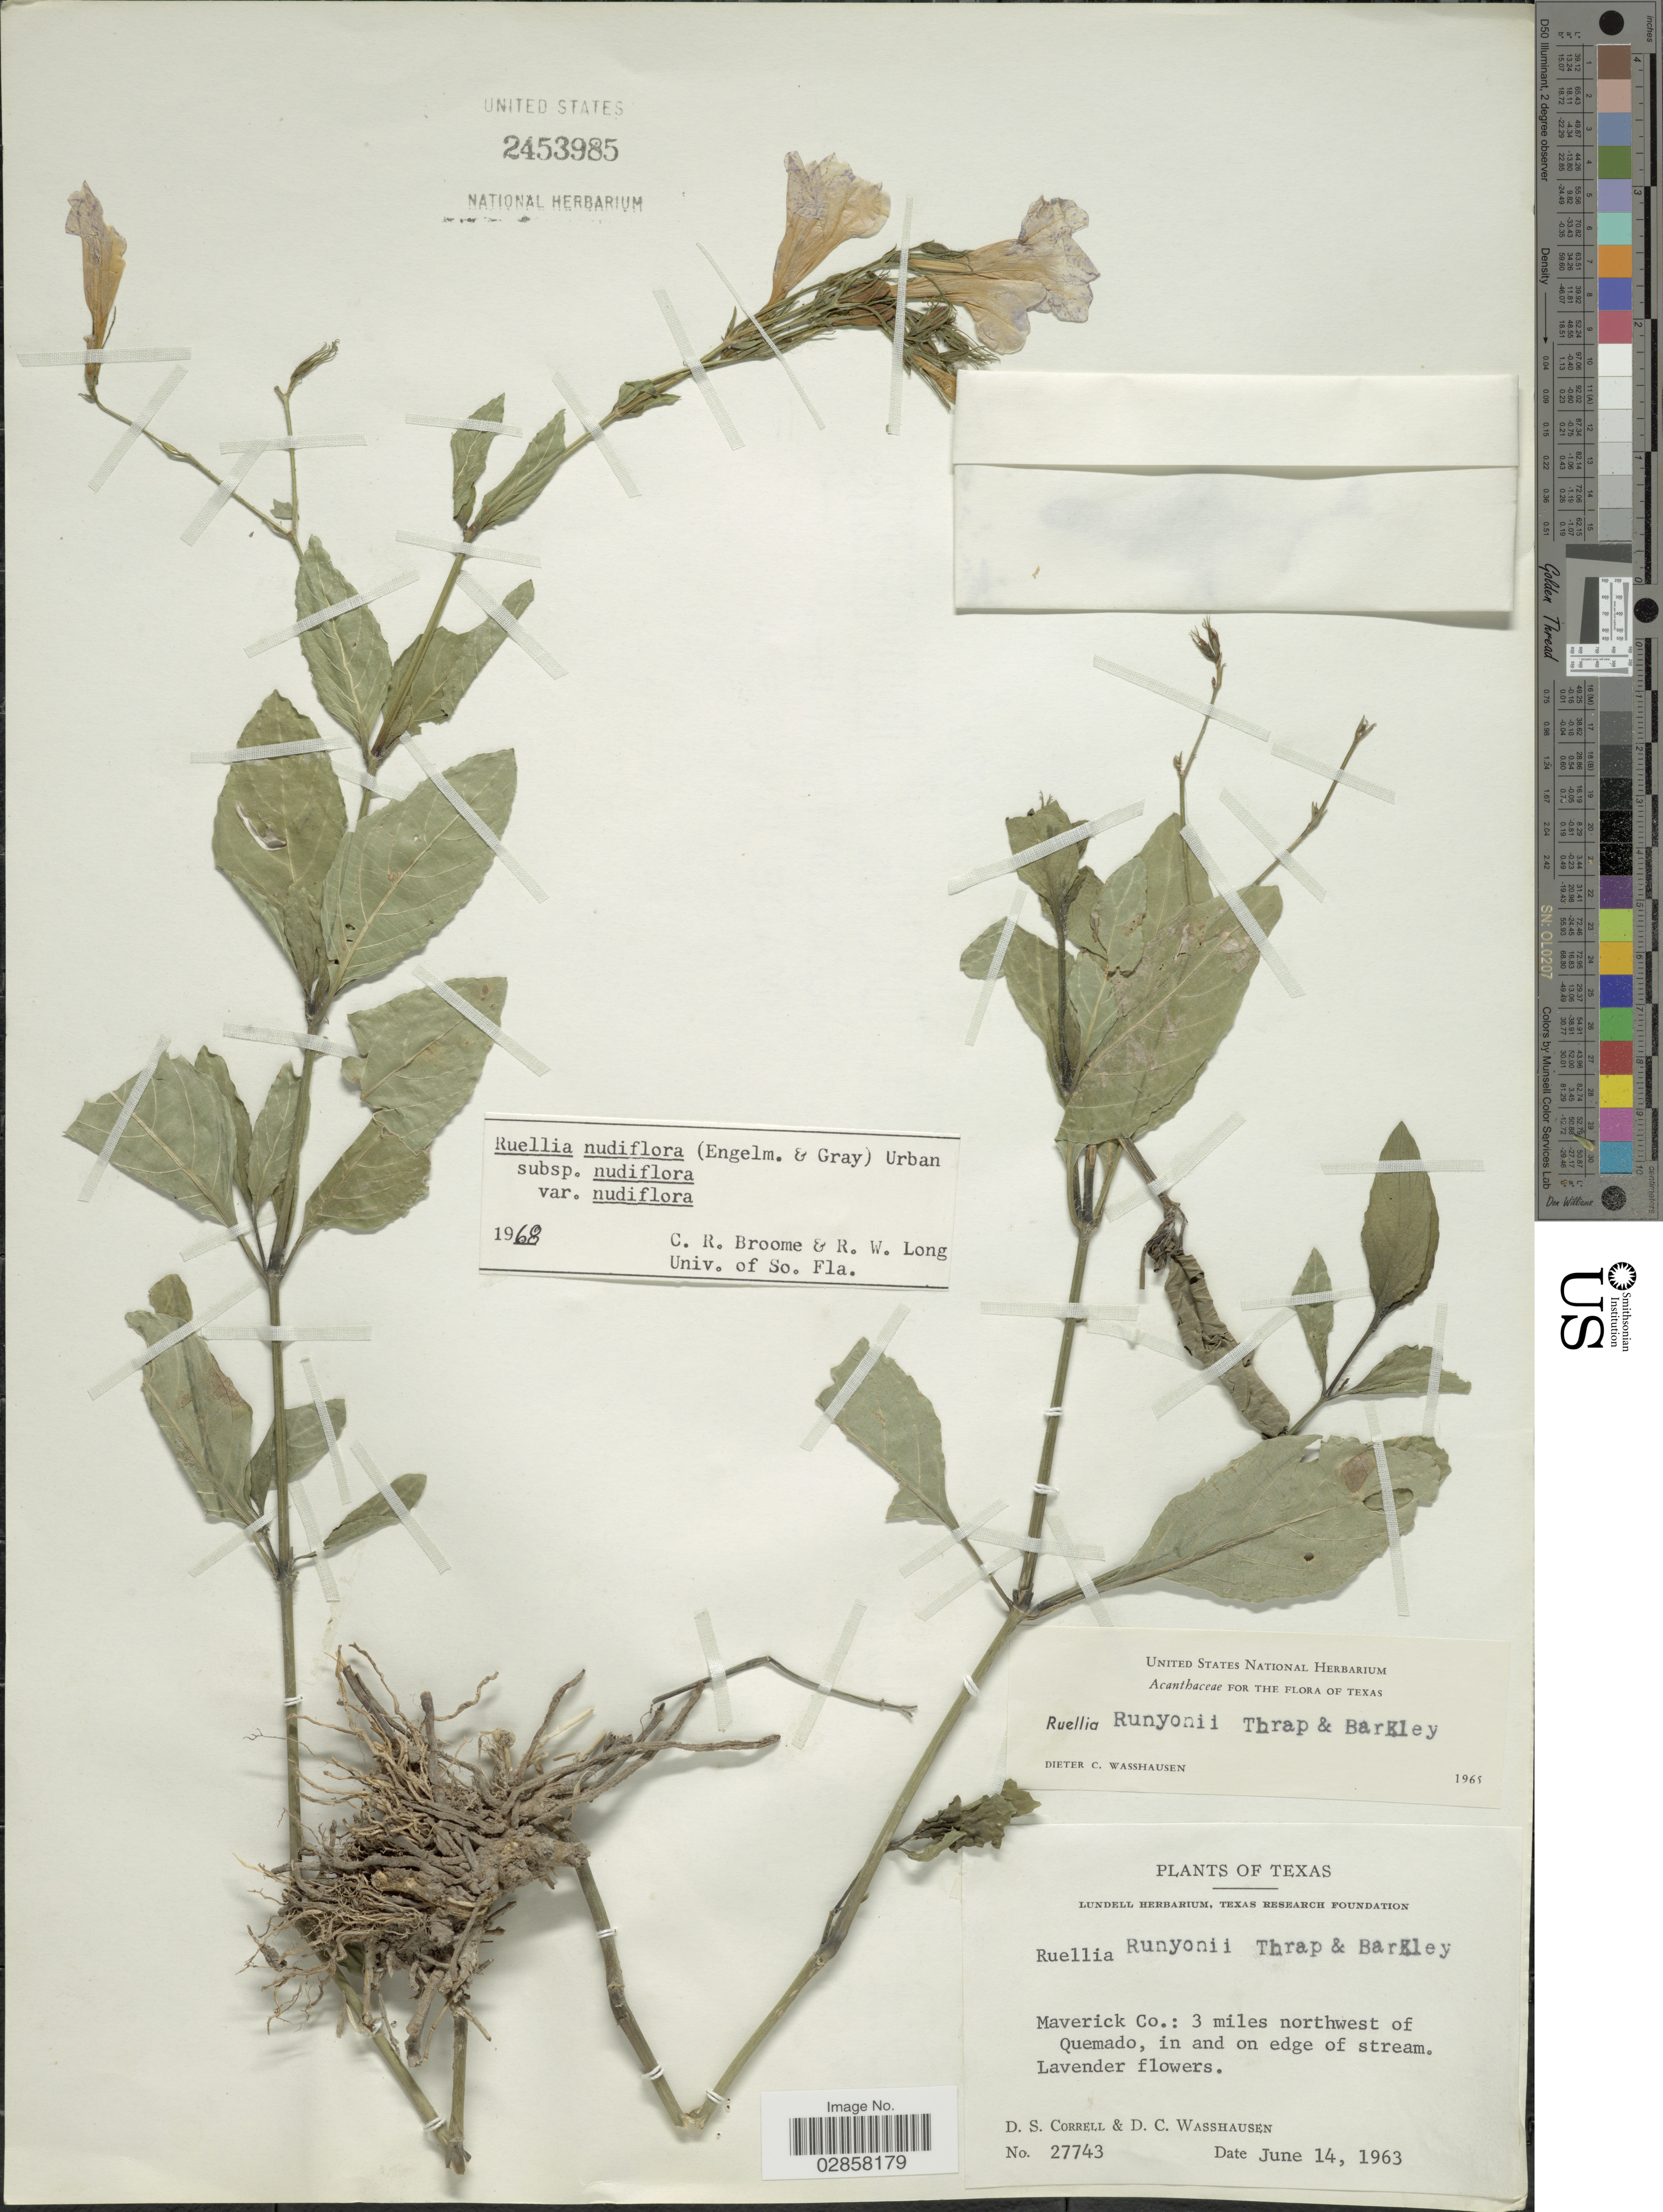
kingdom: Plantae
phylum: Tracheophyta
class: Magnoliopsida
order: Lamiales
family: Acanthaceae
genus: Ruellia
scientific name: Ruellia runyonii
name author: Tharp & F.A. Barkley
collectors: D. S. Correll & D. C. Wasshausen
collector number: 27743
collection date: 1963-06-14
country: United States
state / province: Texas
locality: Maverick Co.: 3 miles northwest of Quemado, in and on edge of stream.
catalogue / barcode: US 2453985